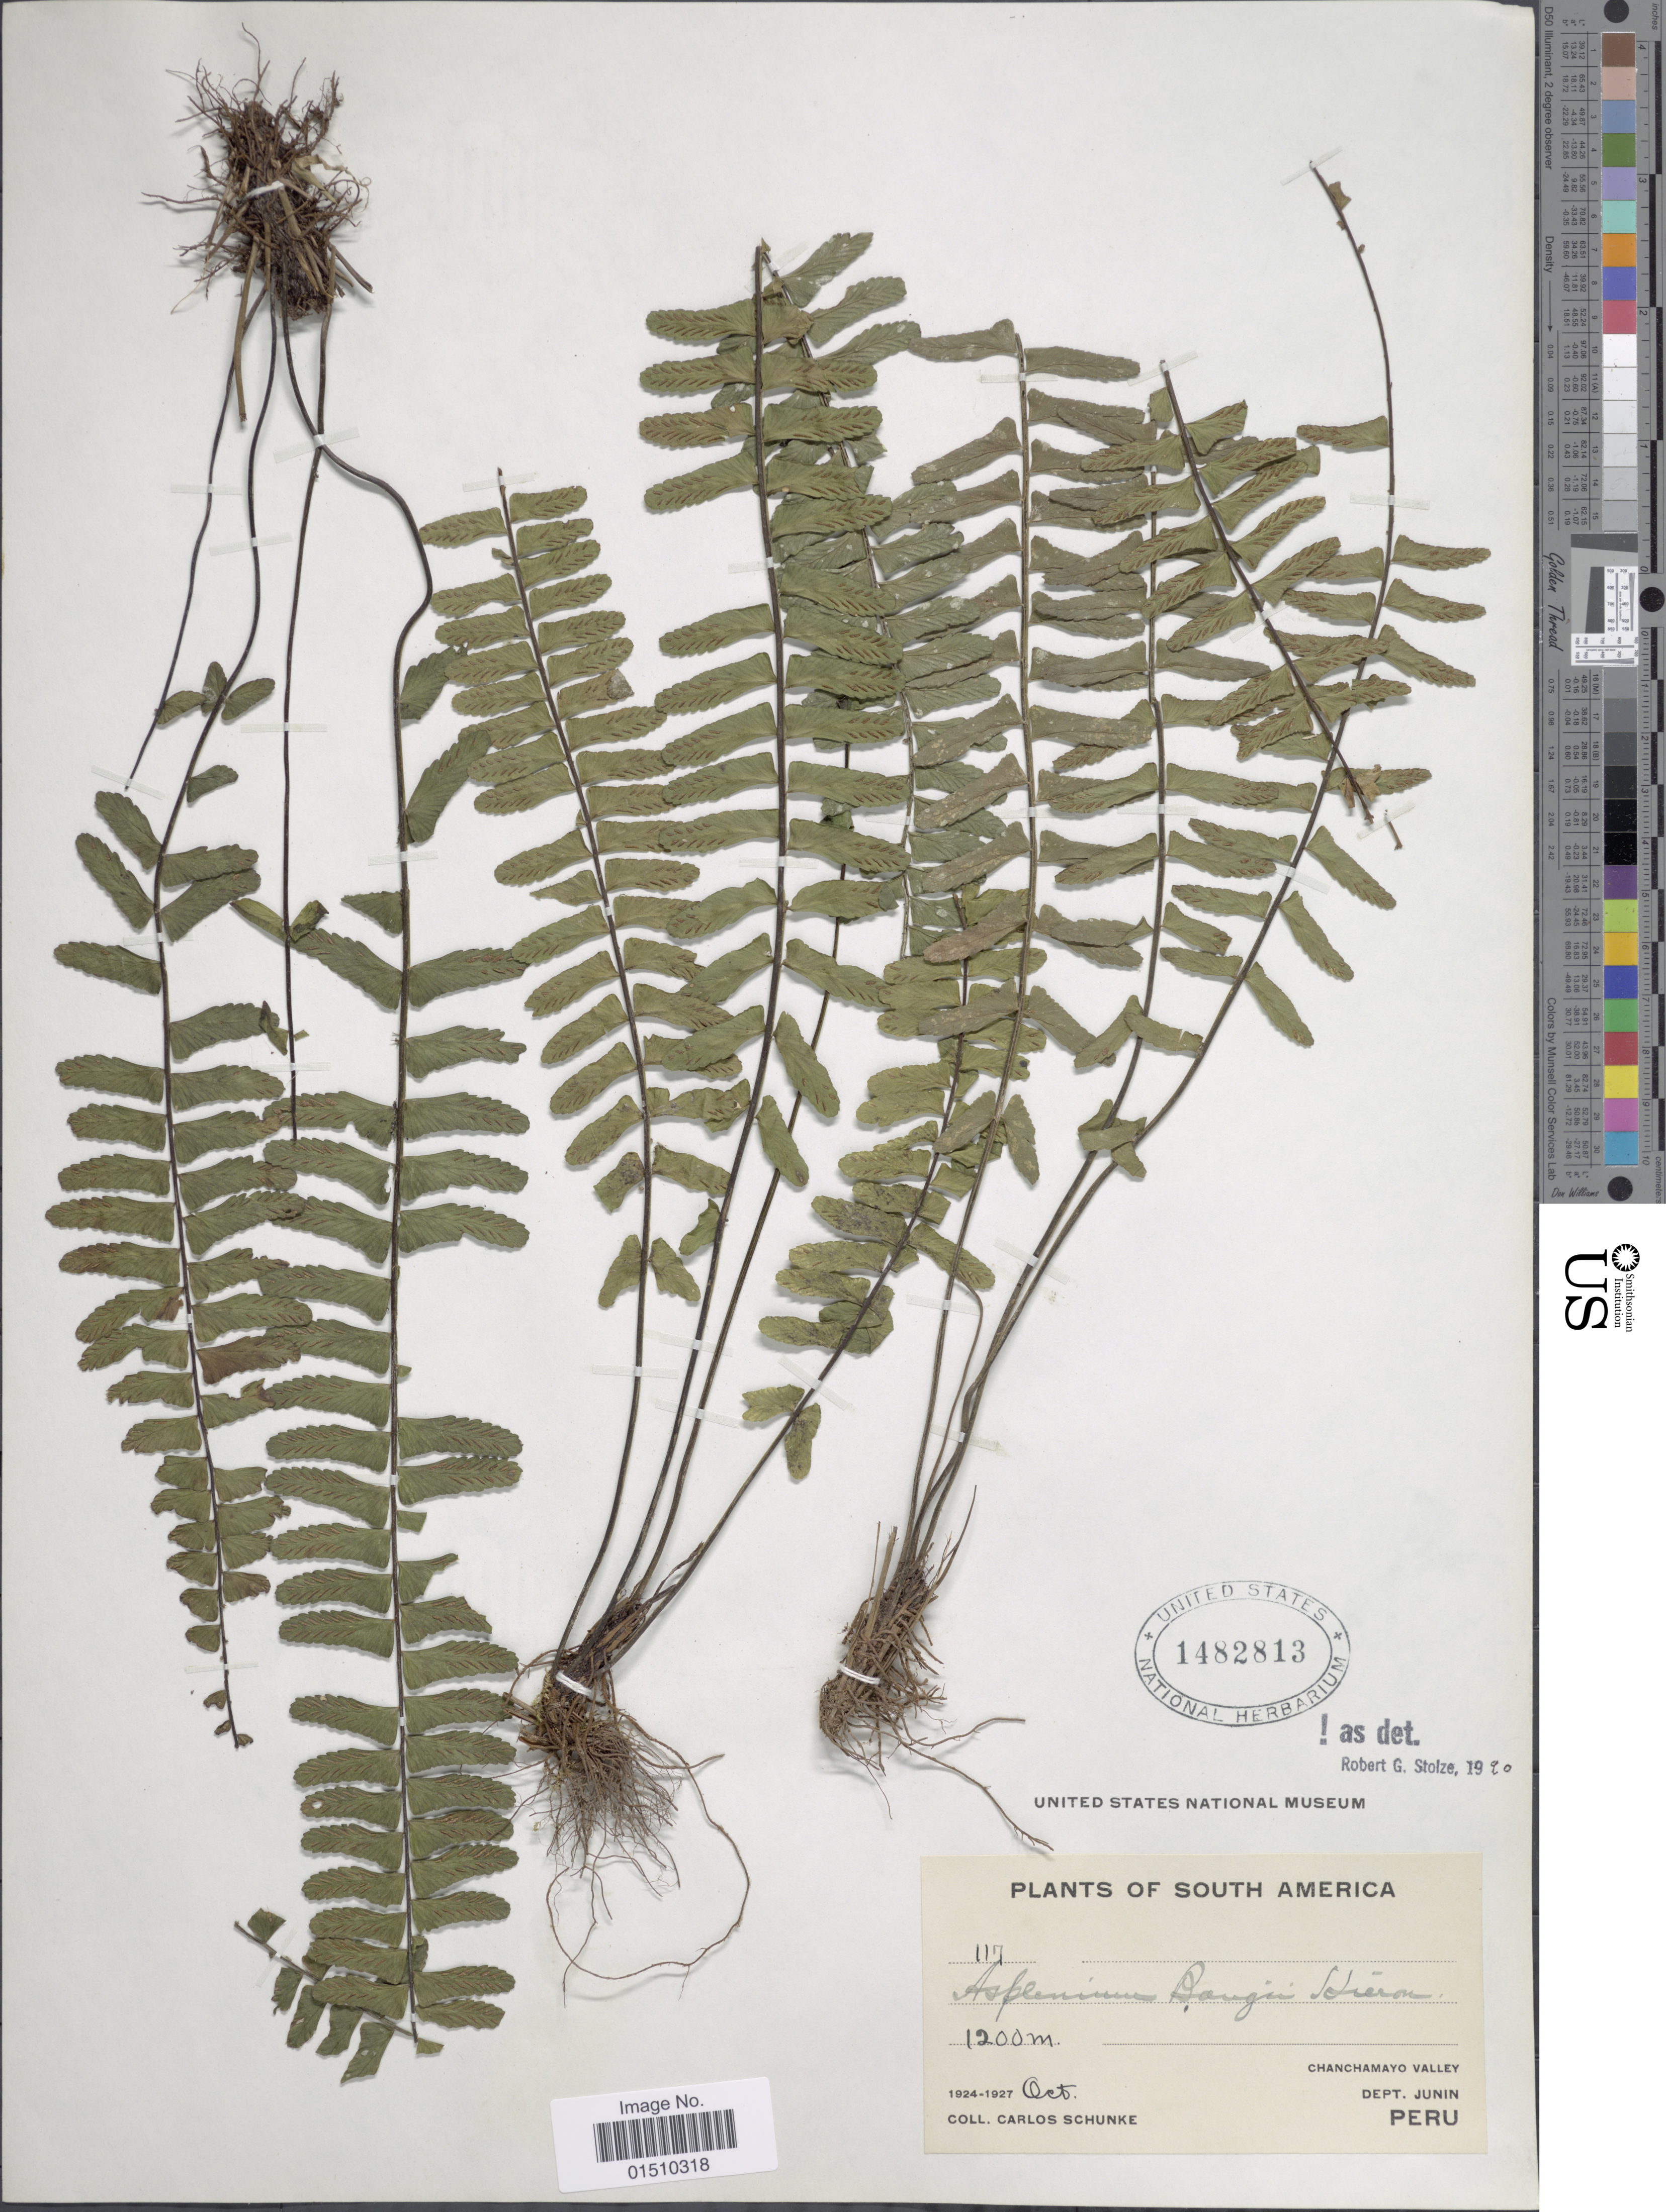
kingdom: Plantae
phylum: Tracheophyta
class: Polypodiopsida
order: Polypodiales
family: Aspleniaceae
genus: Asplenium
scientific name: Asplenium bangii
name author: Hieron.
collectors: C. Schunke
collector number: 117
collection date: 1924-10/1927-10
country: Peru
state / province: Junín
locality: South America, Chanchanmayo Valley, Dept. Junin, Peru.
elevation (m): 1200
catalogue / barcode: US 1482813